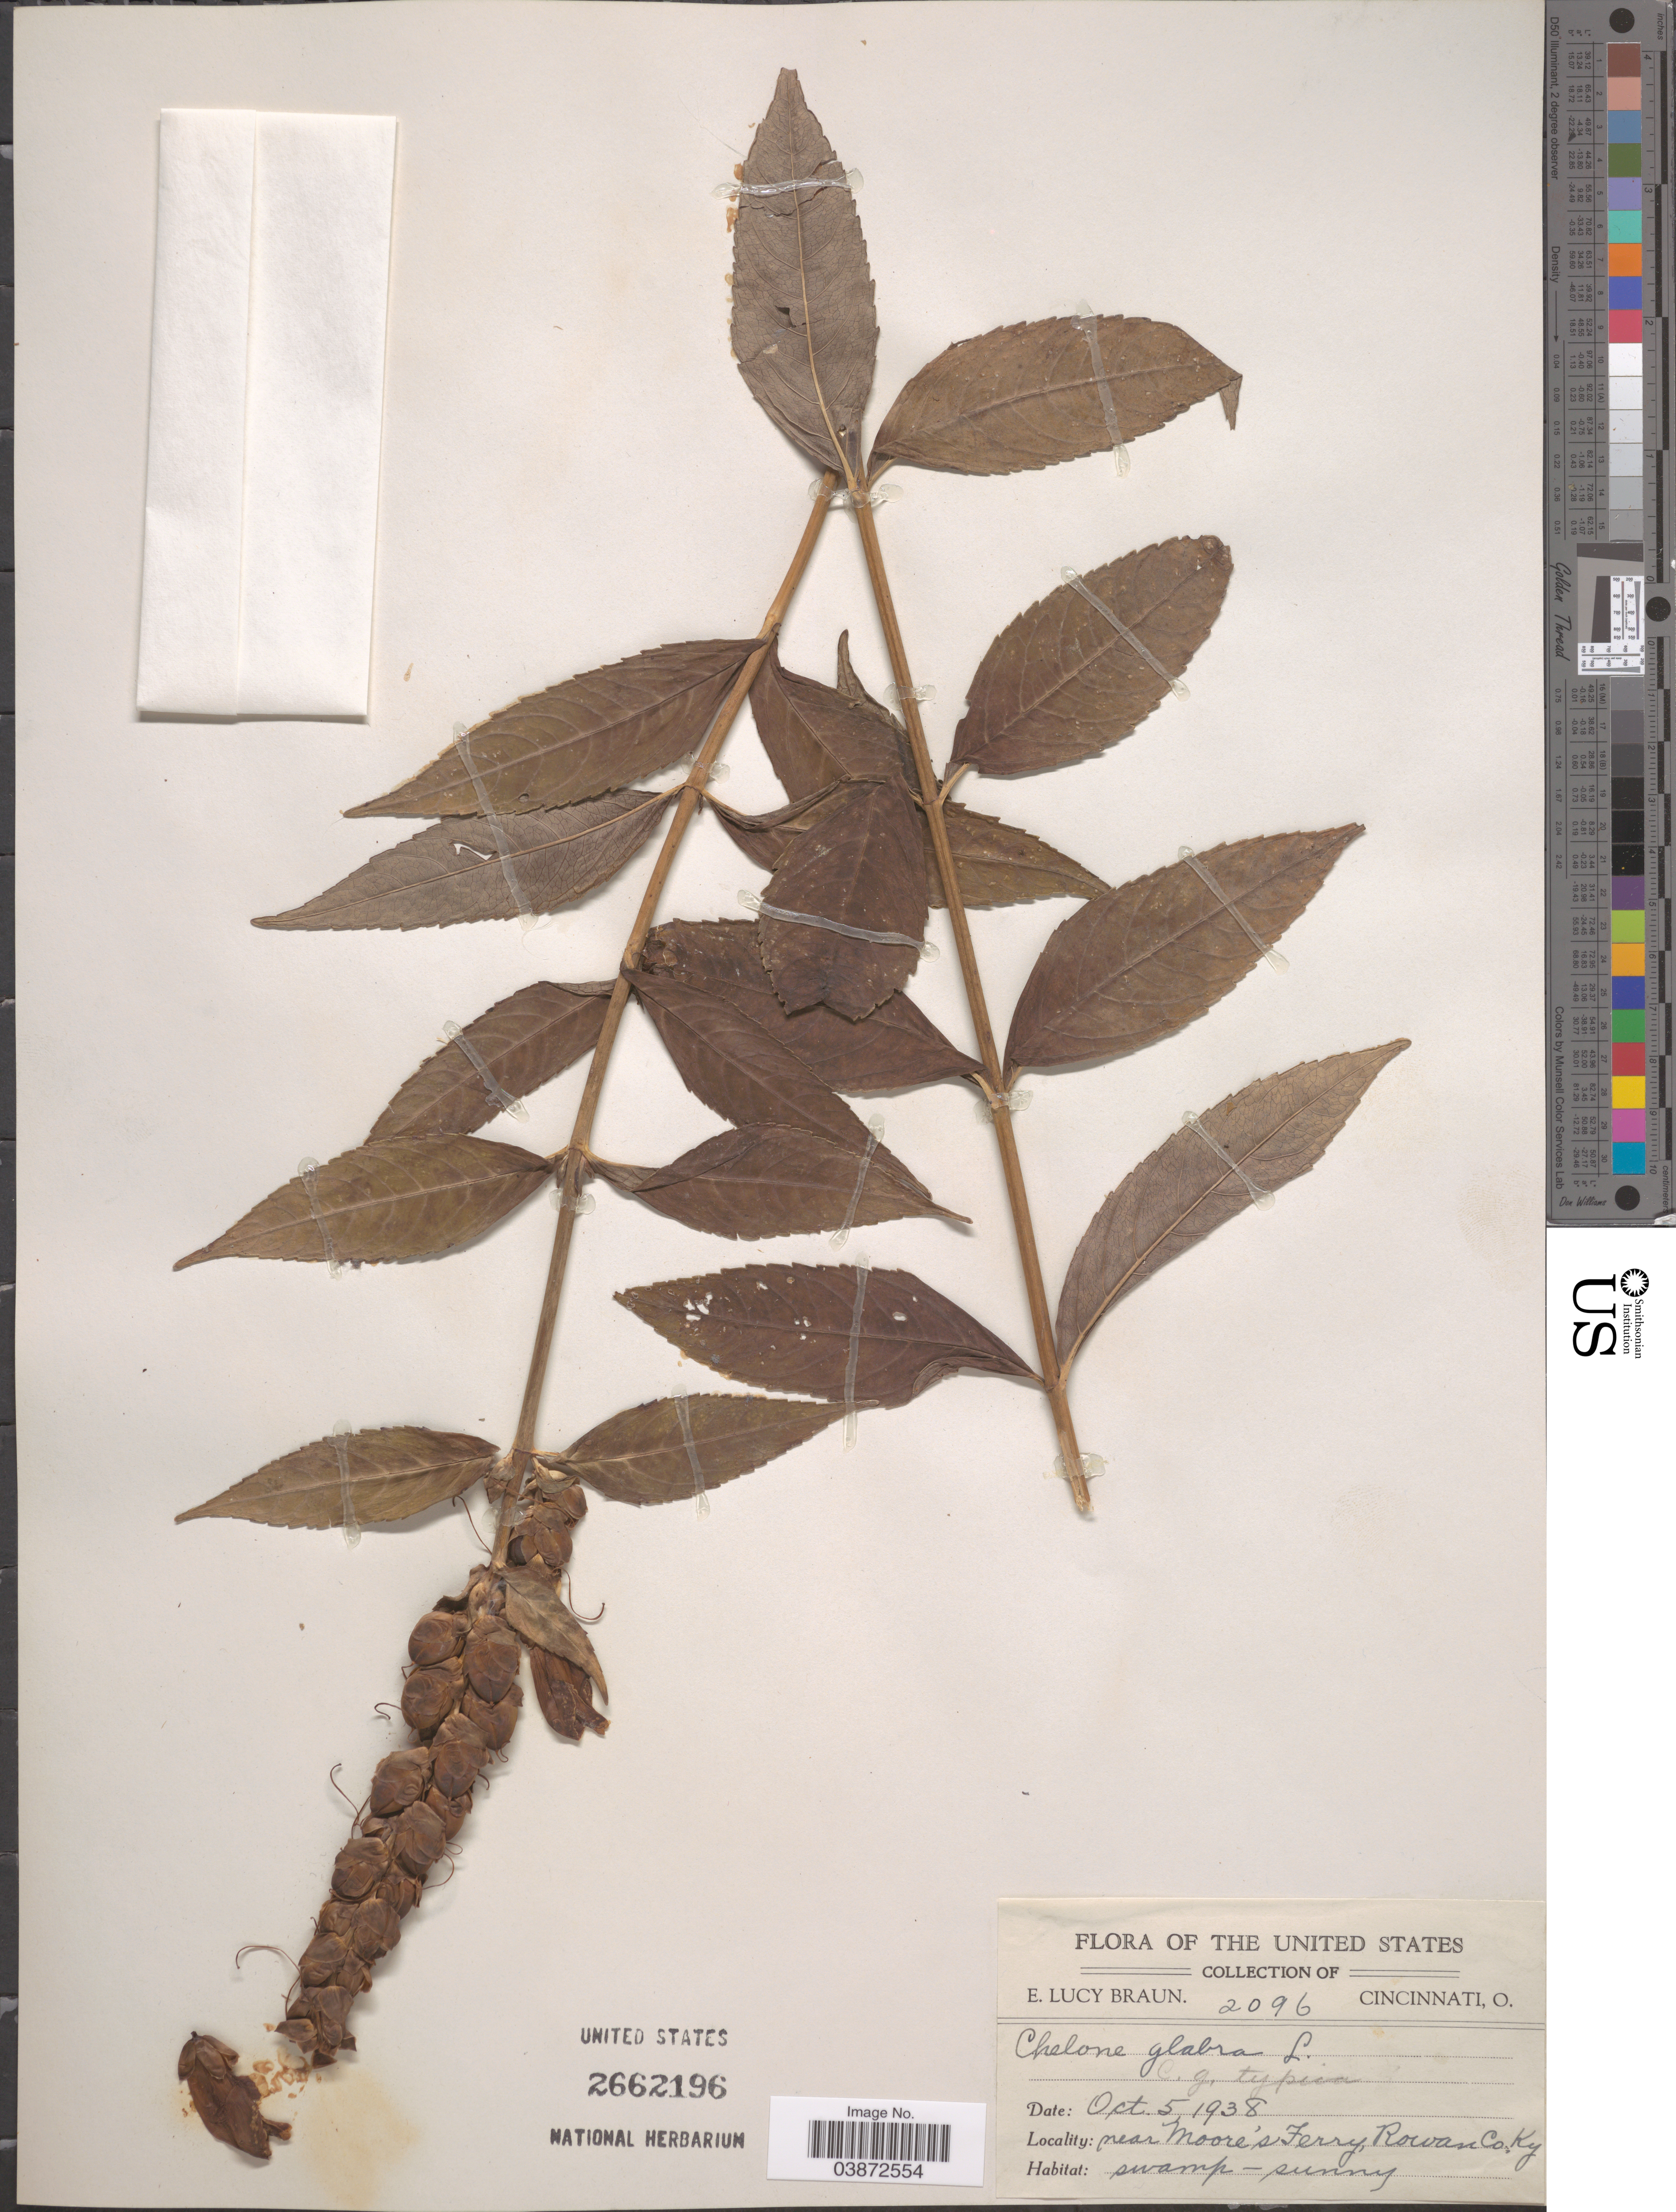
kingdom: Plantae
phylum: Tracheophyta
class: Magnoliopsida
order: Lamiales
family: Plantaginaceae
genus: Chelone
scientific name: Chelone glabra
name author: L.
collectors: E. L. Braun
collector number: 2096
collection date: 1938-10-05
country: United States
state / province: Kentucky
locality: Near Moore's Ferry, Rowan Co.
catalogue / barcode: US 2662196